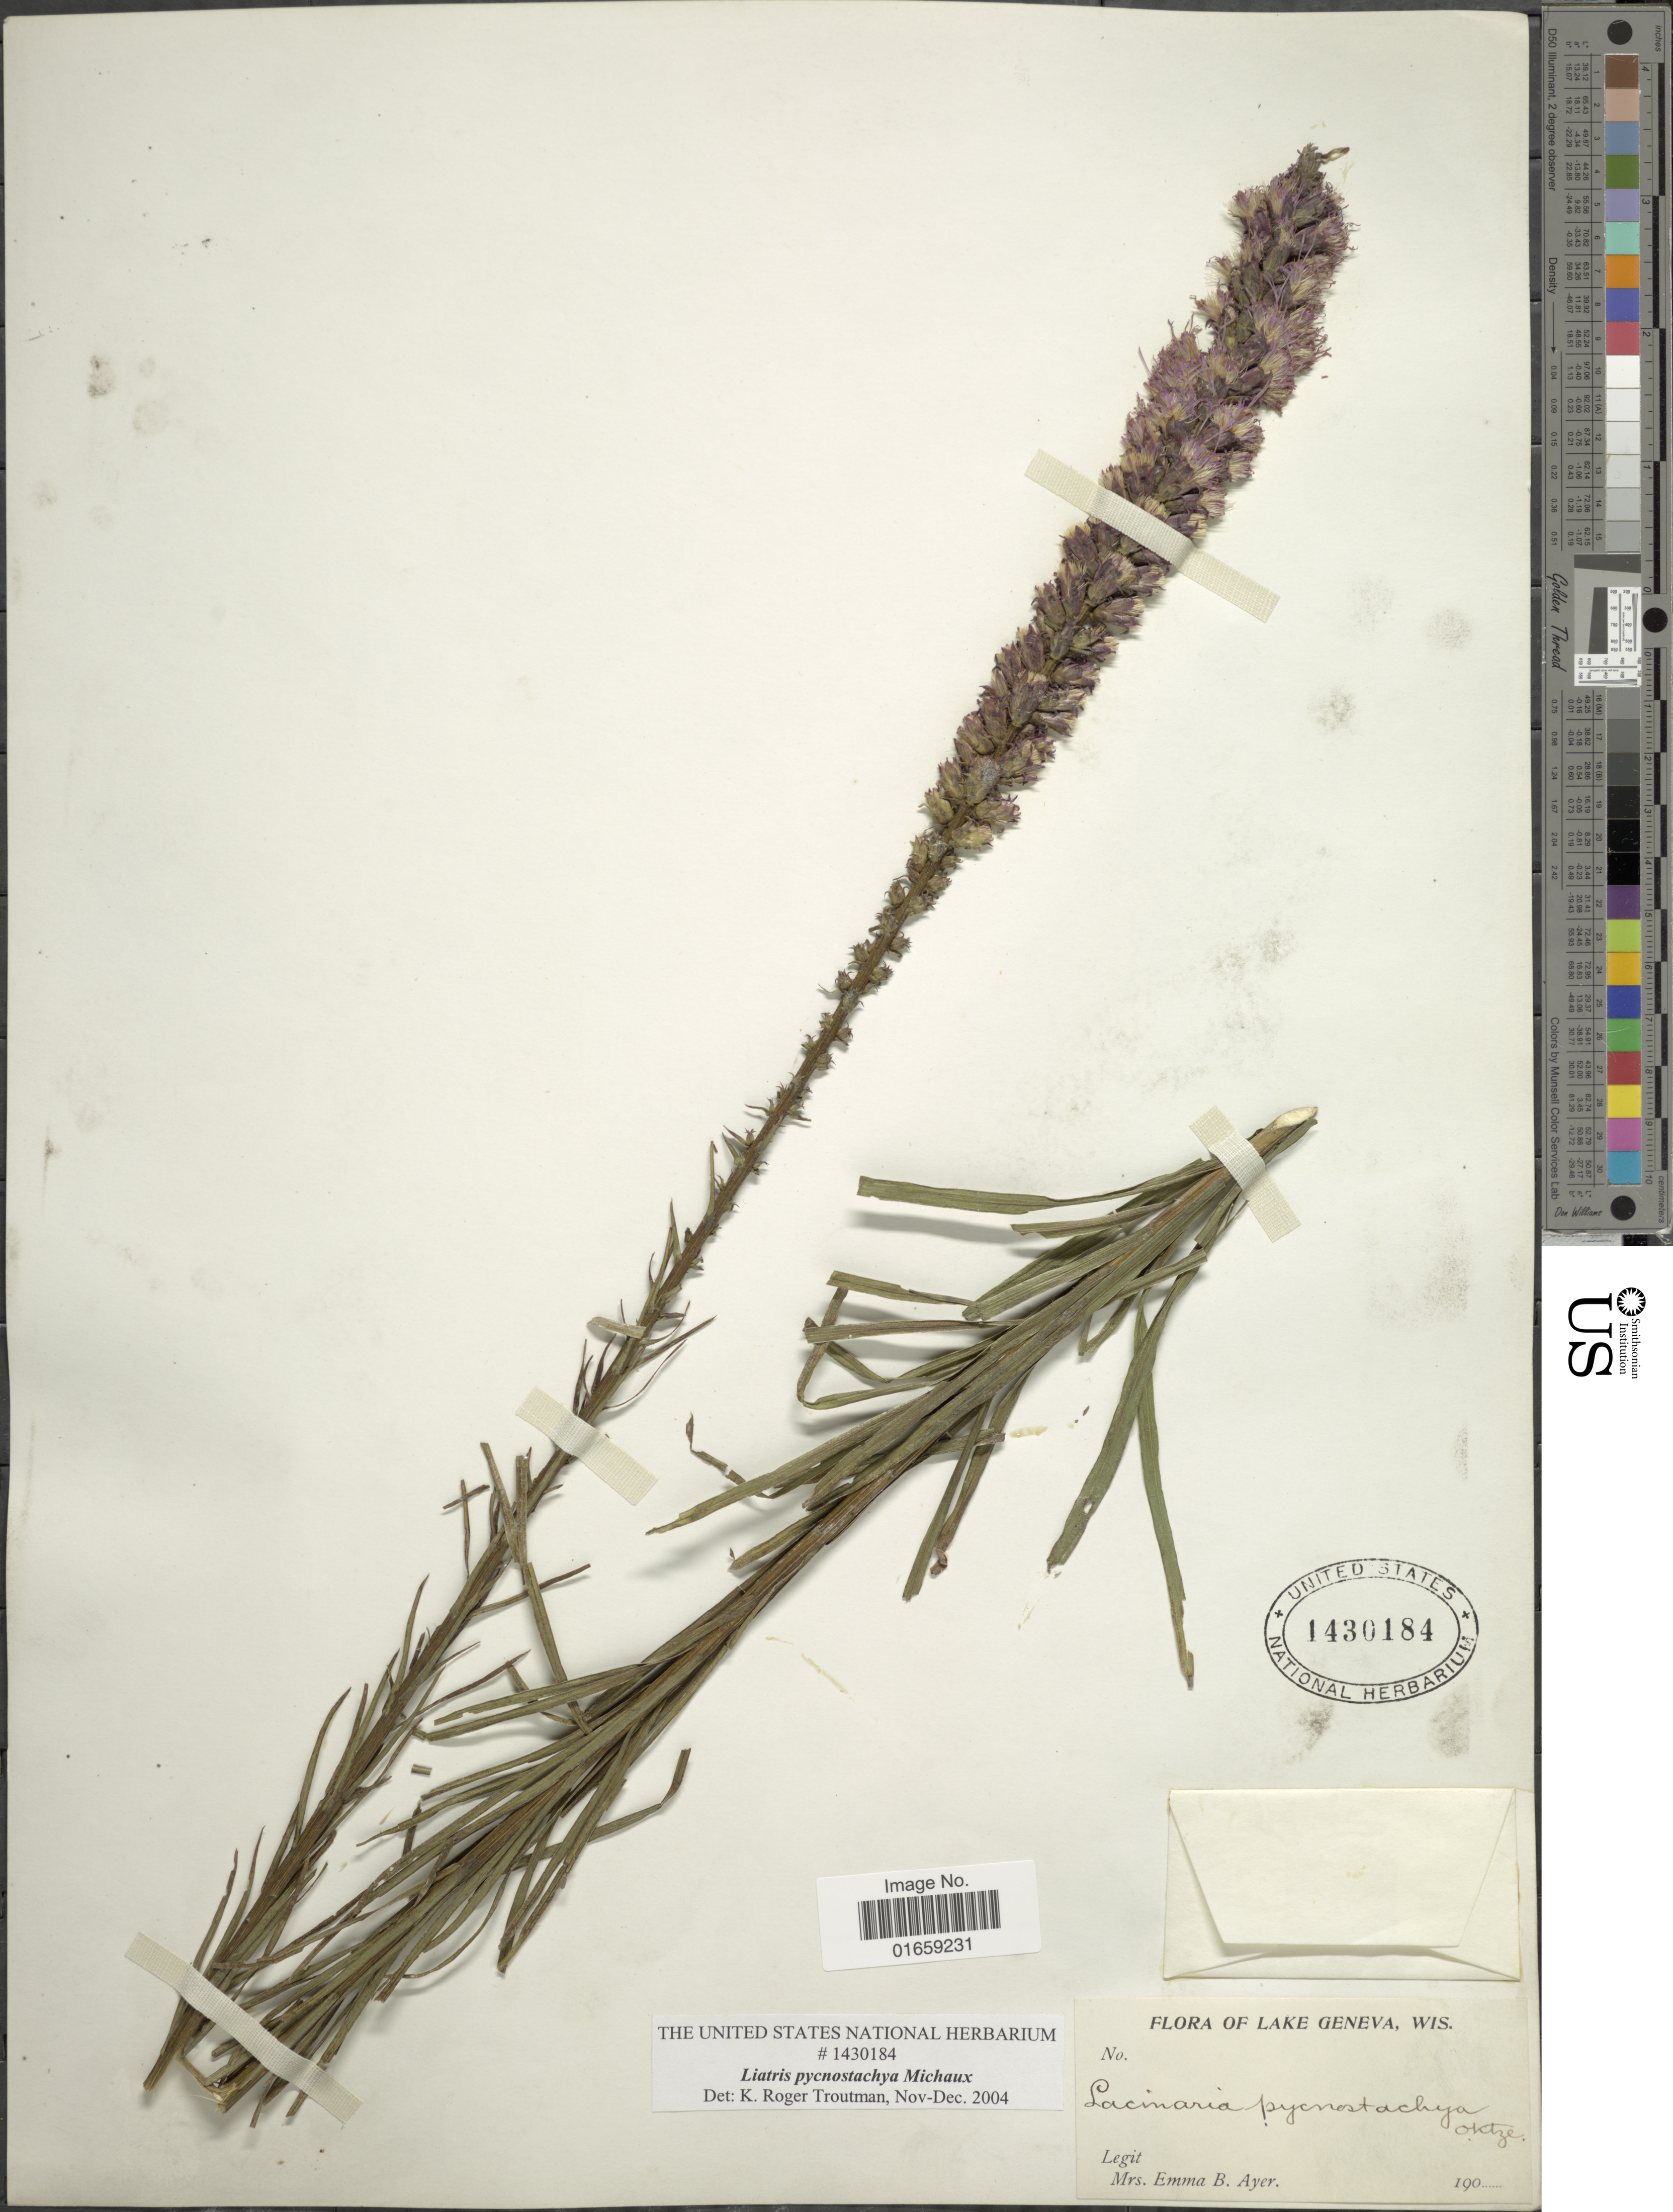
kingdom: Plantae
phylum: Tracheophyta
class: Magnoliopsida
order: Asterales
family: Asteraceae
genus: Liatris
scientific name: Liatris pycnostachya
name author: Michx.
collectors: E. Ayer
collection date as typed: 190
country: United States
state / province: Wisconsin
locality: Lake Geneva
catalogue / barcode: US 1430184